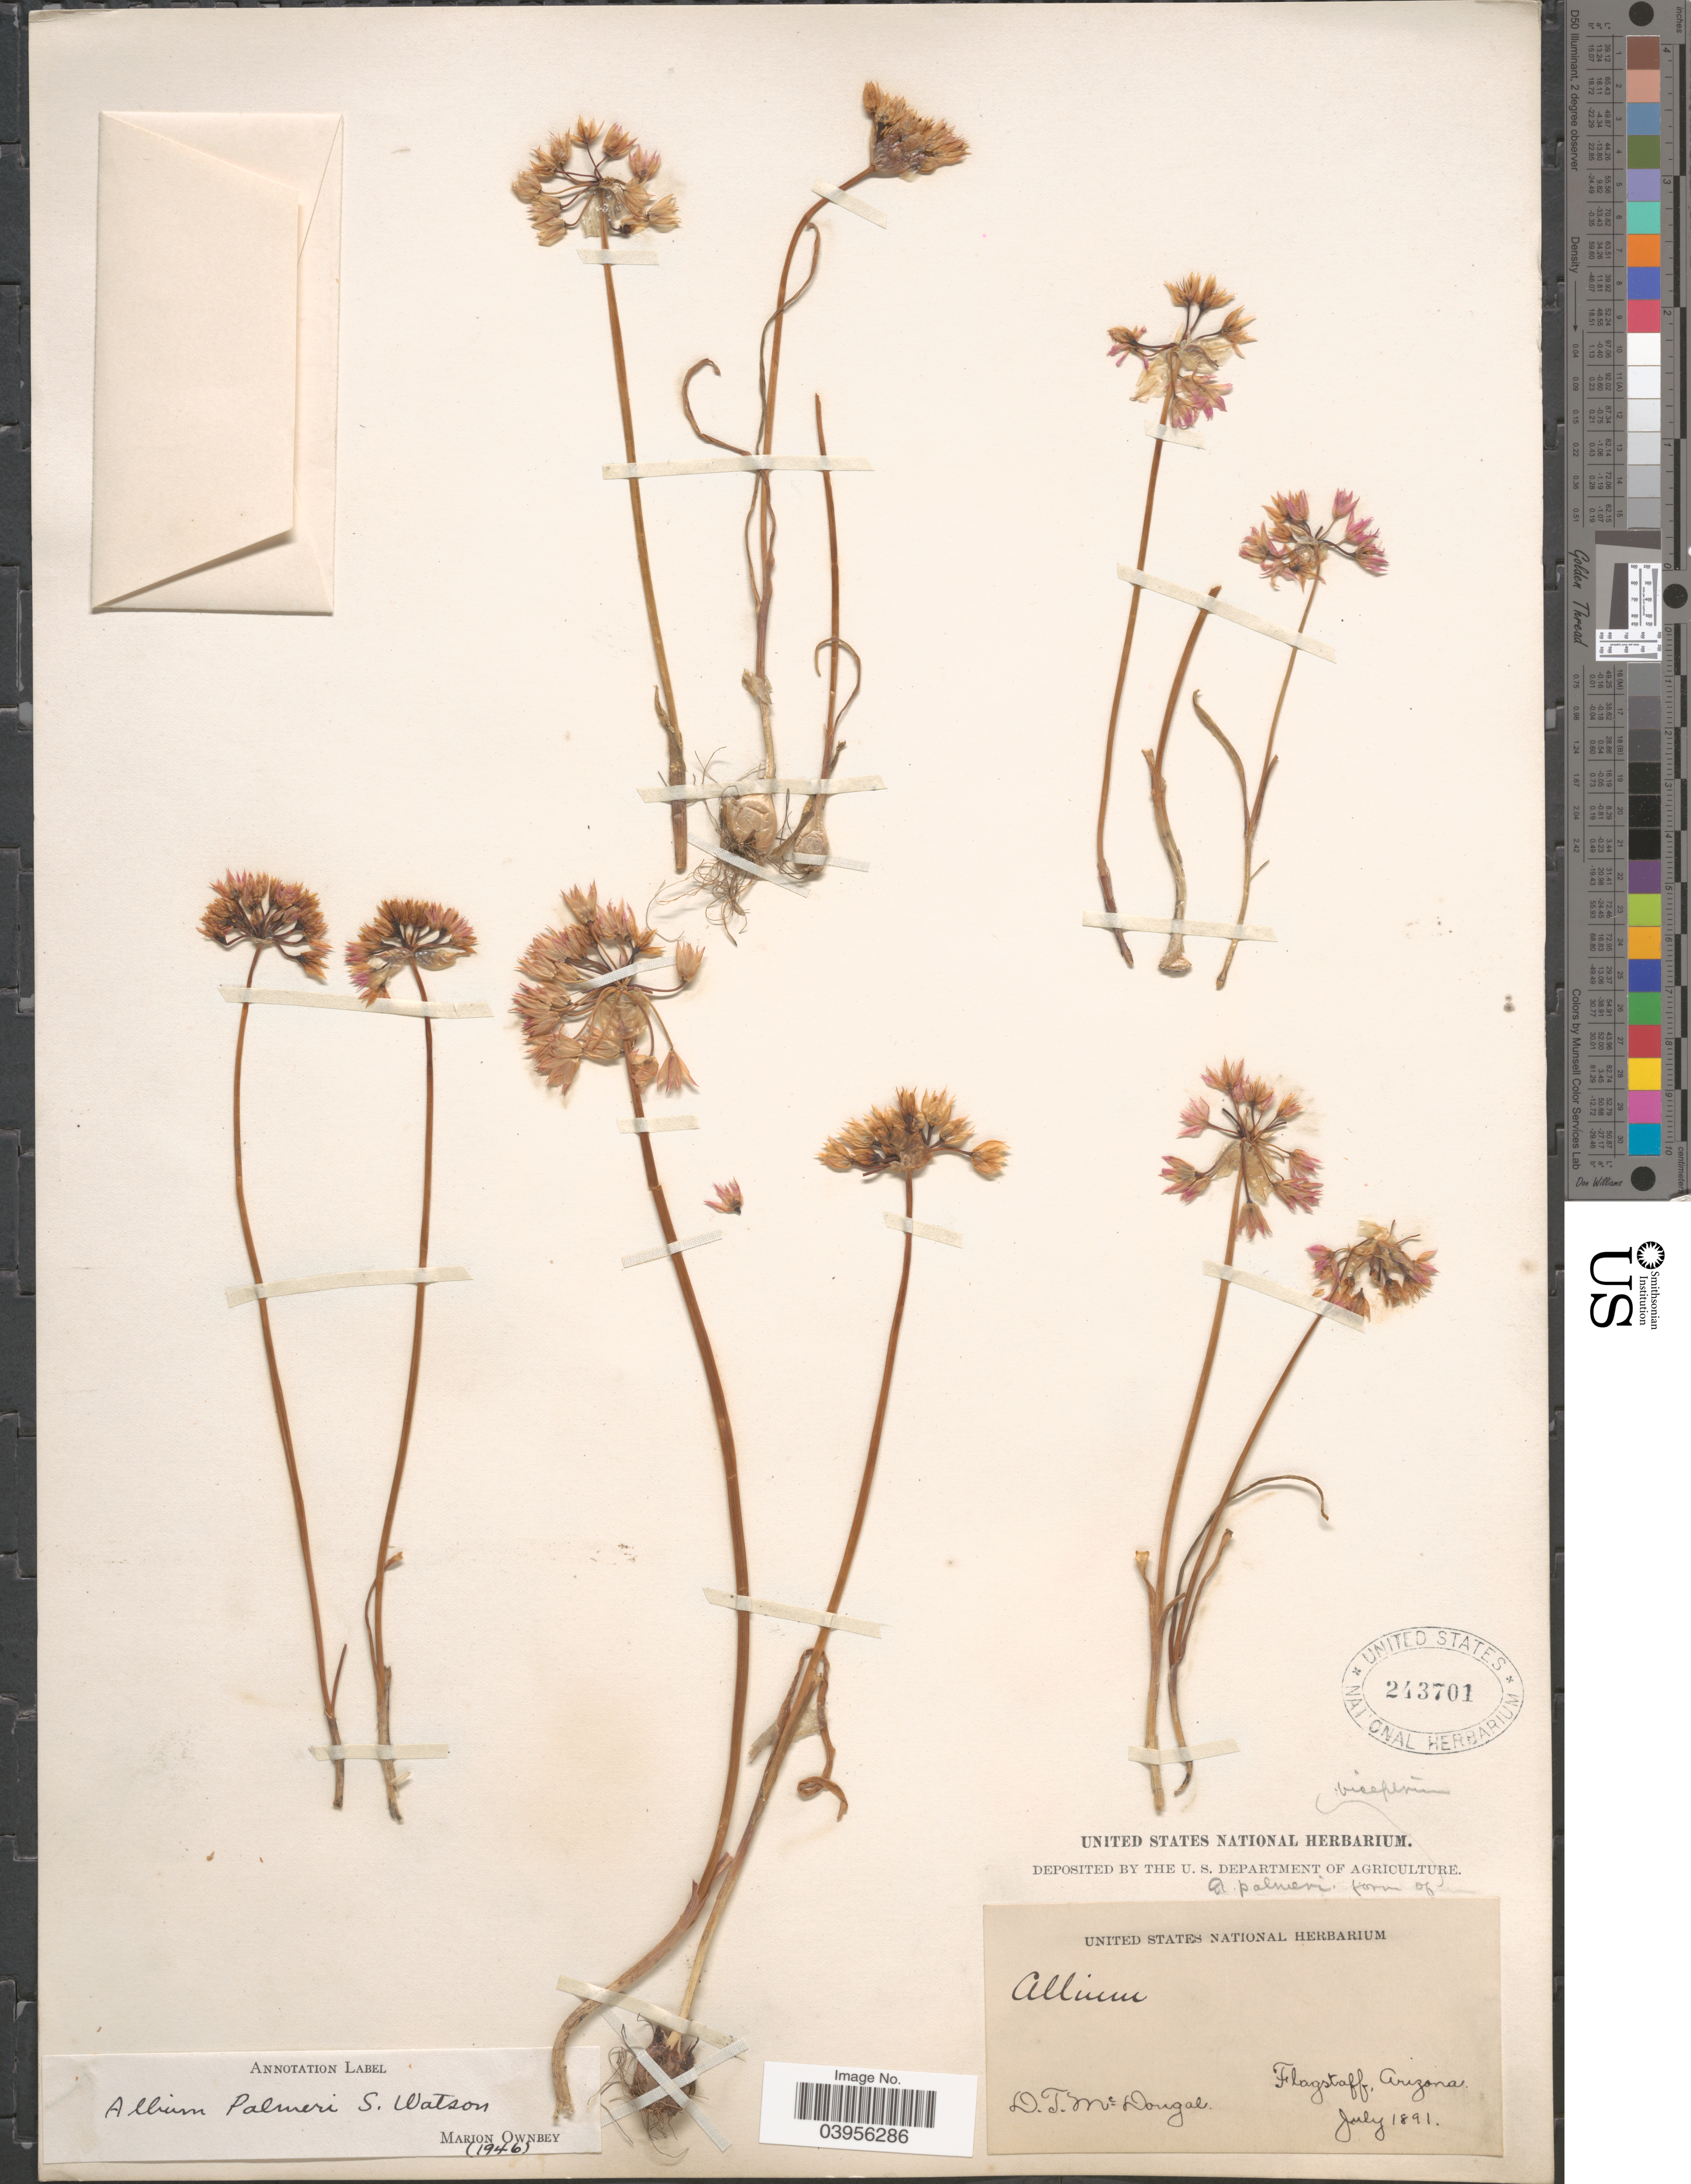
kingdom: Plantae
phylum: Tracheophyta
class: Liliopsida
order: Asparagales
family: Amaryllidaceae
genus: Allium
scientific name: Allium palmeri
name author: S. Watson in C. King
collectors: D. McDougal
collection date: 1891-07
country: United States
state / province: Arizona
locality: Flagstaff.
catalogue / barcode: US 243701